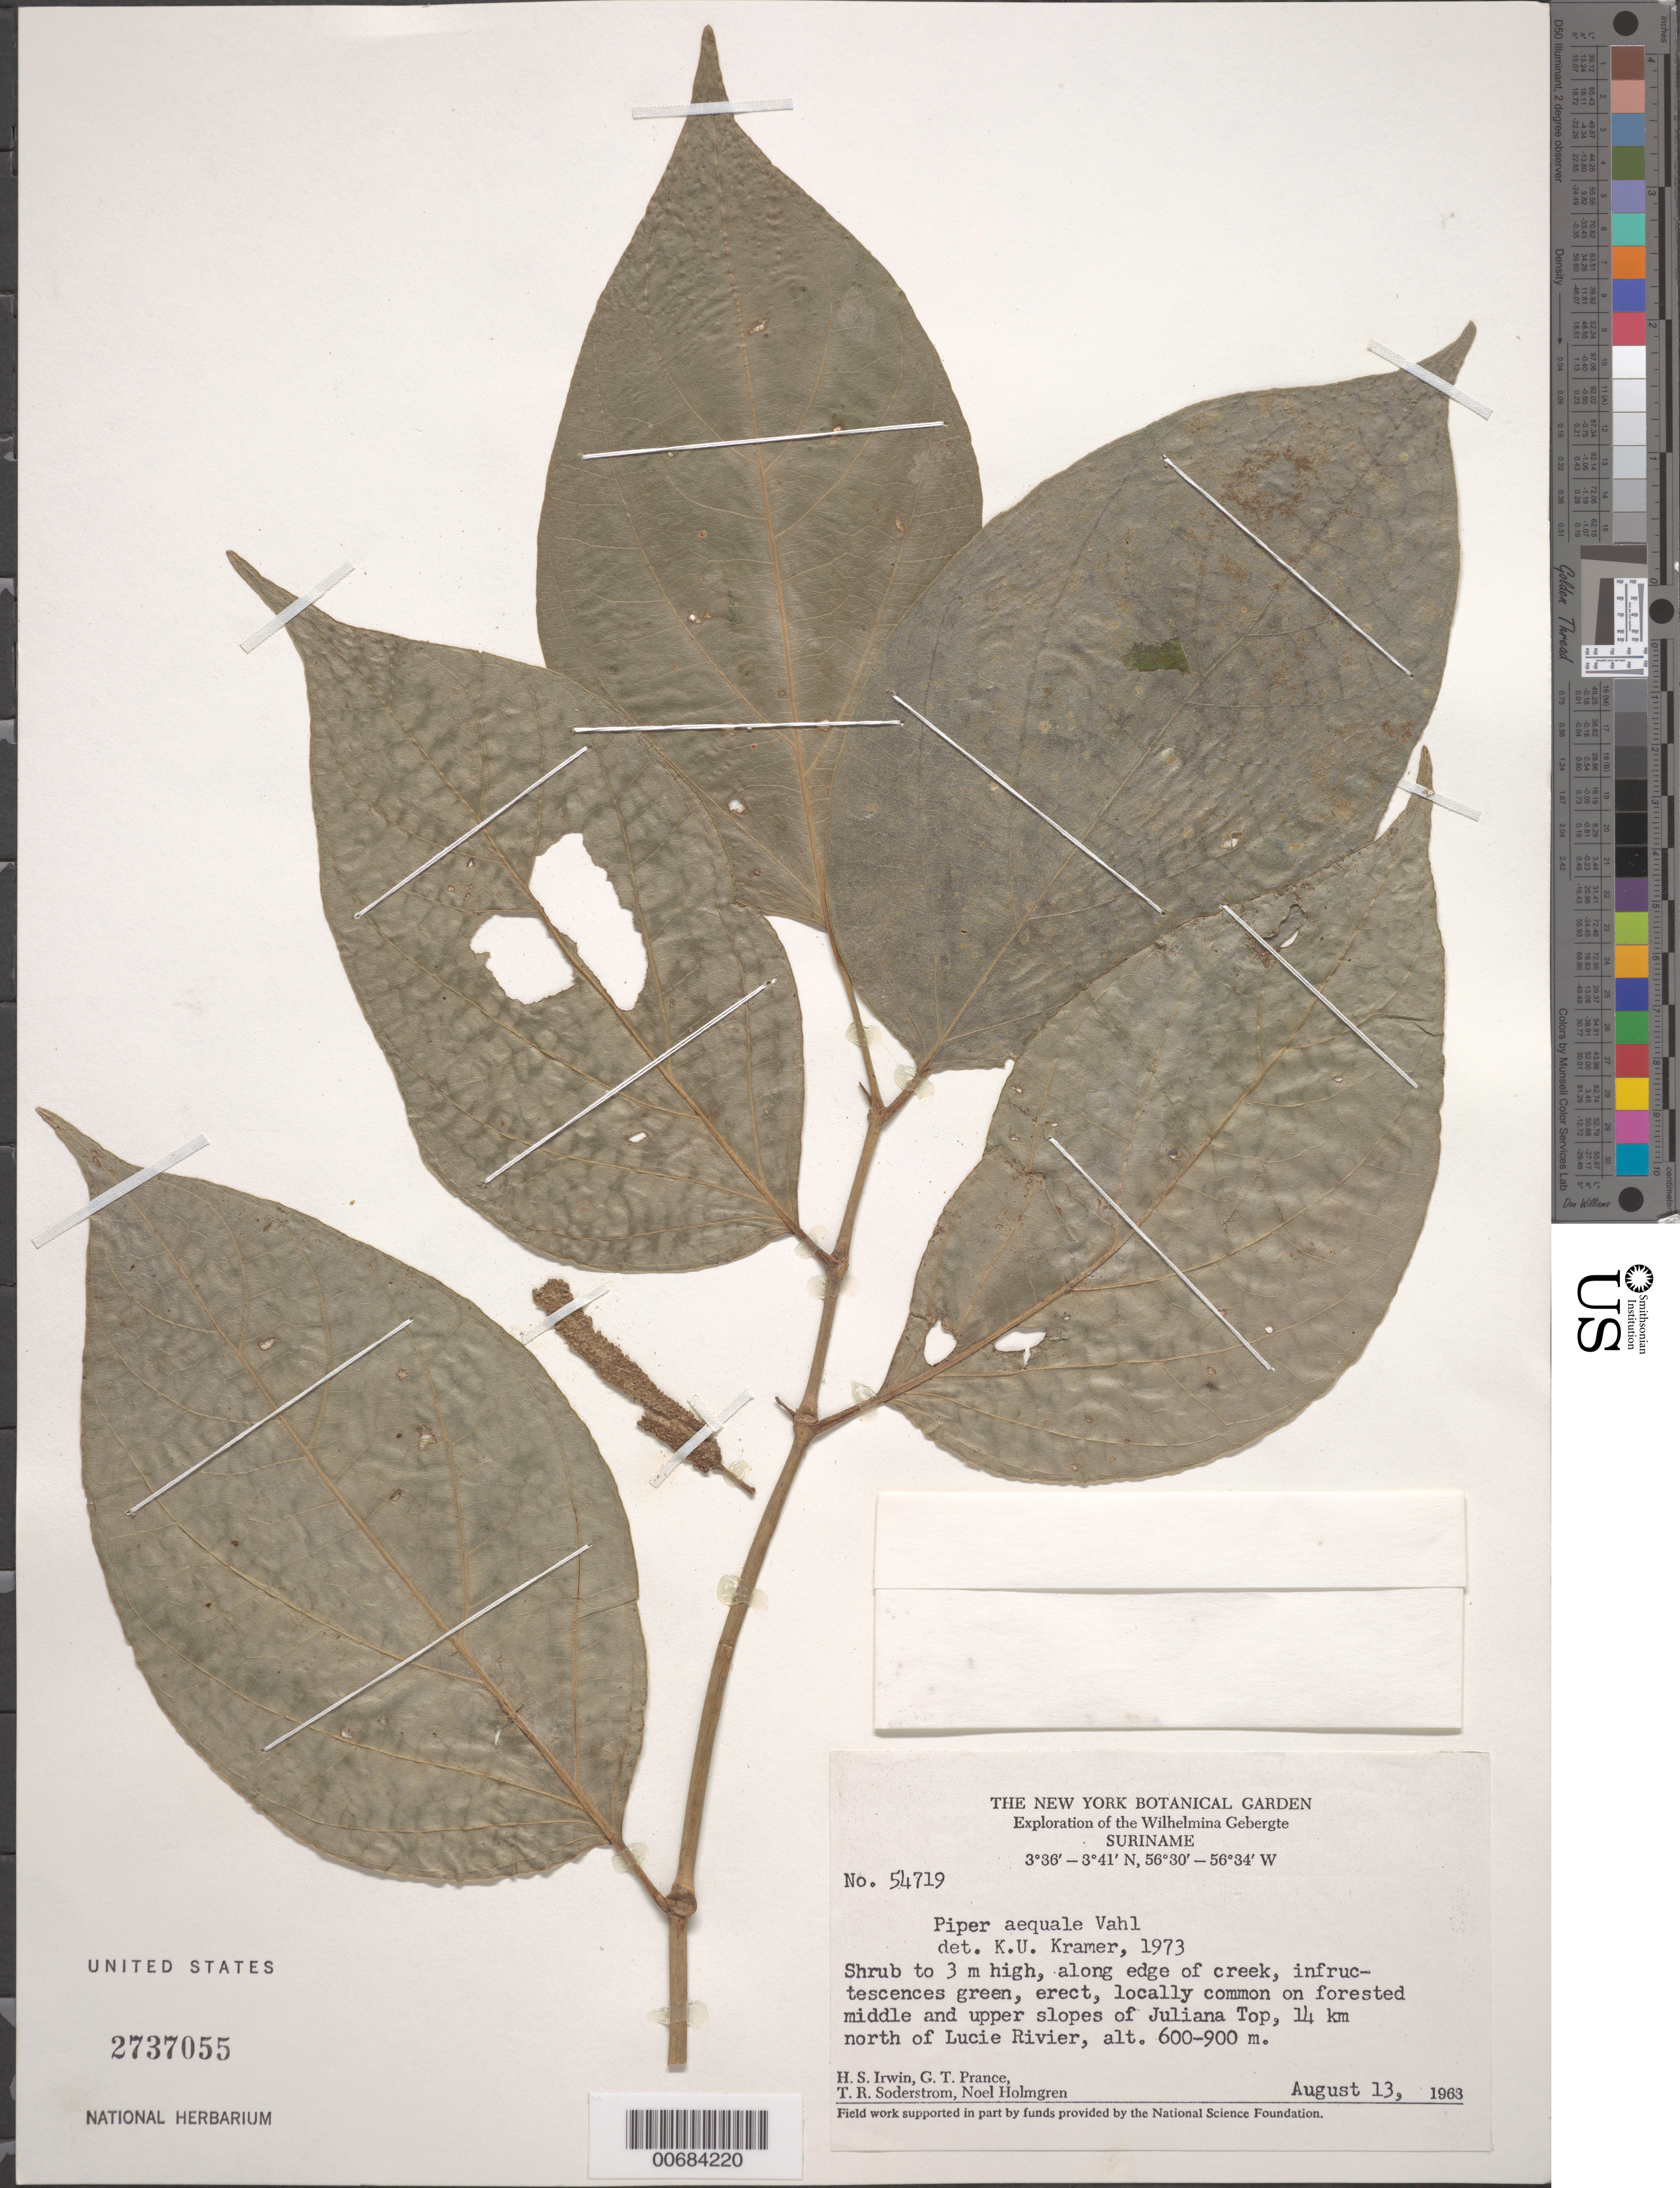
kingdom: Plantae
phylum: Tracheophyta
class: Magnoliopsida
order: Piperales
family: Piperaceae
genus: Piper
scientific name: Piper aequale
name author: Vahl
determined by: Kramer, K. U.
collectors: H. Irwin, G. T. Prance, T. R. Soderstrom & N. H. Holmgren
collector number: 54719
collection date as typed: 13-Aug-63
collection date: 1963-08-13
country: Suriname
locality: Juliana Top, 14 km N of Lucie R., Wilhelmina Gebergte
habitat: Forested middle and upper slopes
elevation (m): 600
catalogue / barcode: US 2737055